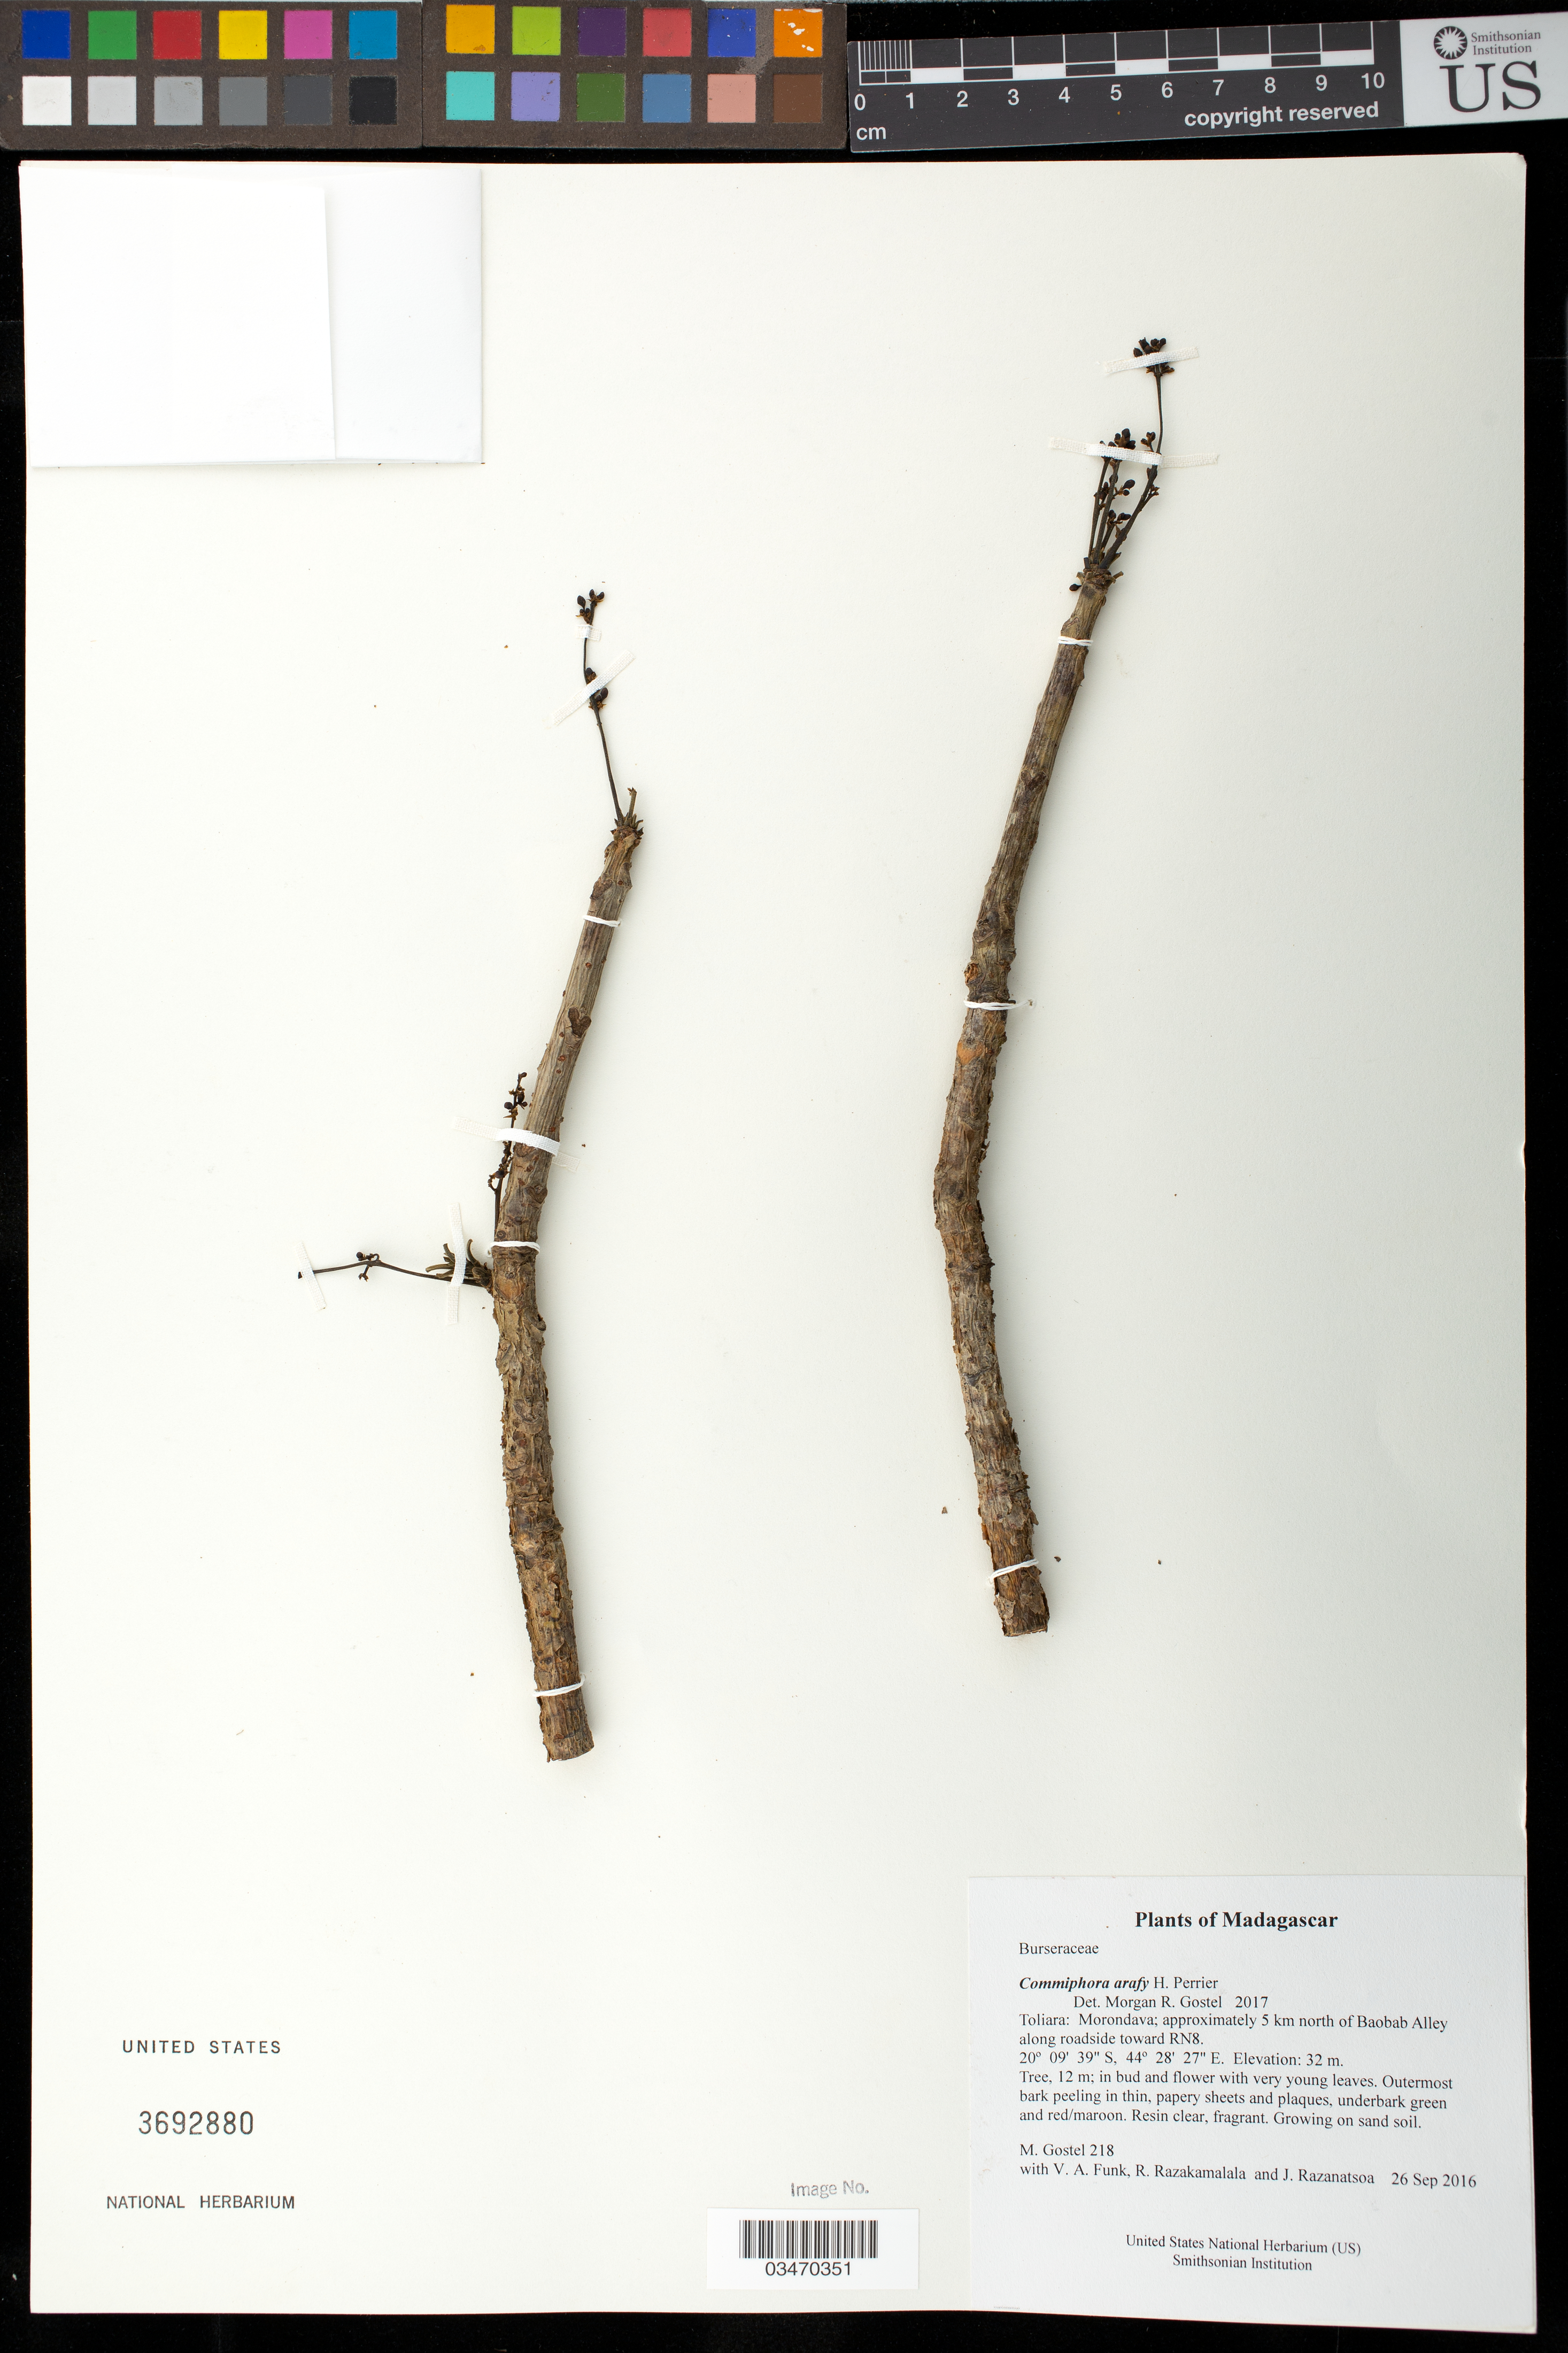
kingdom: Plantae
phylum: Tracheophyta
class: Magnoliopsida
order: Sapindales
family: Burseraceae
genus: Commiphora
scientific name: Commiphora arafy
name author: H. Perrier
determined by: Gostel, Morgan R., (BRIT), Botanical Research Institute of Texas (UNITED STATES)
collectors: V. Funk, R. Razakamalala & J. Razanatsoa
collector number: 218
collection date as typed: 26 Sep 2016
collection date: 2016-09-26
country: Madagascar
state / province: Menabe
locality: Morondava; approximately 5 km north of Baobab Alley along roadside toward RN8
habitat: Growing on sand soil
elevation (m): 32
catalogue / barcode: US 3692880